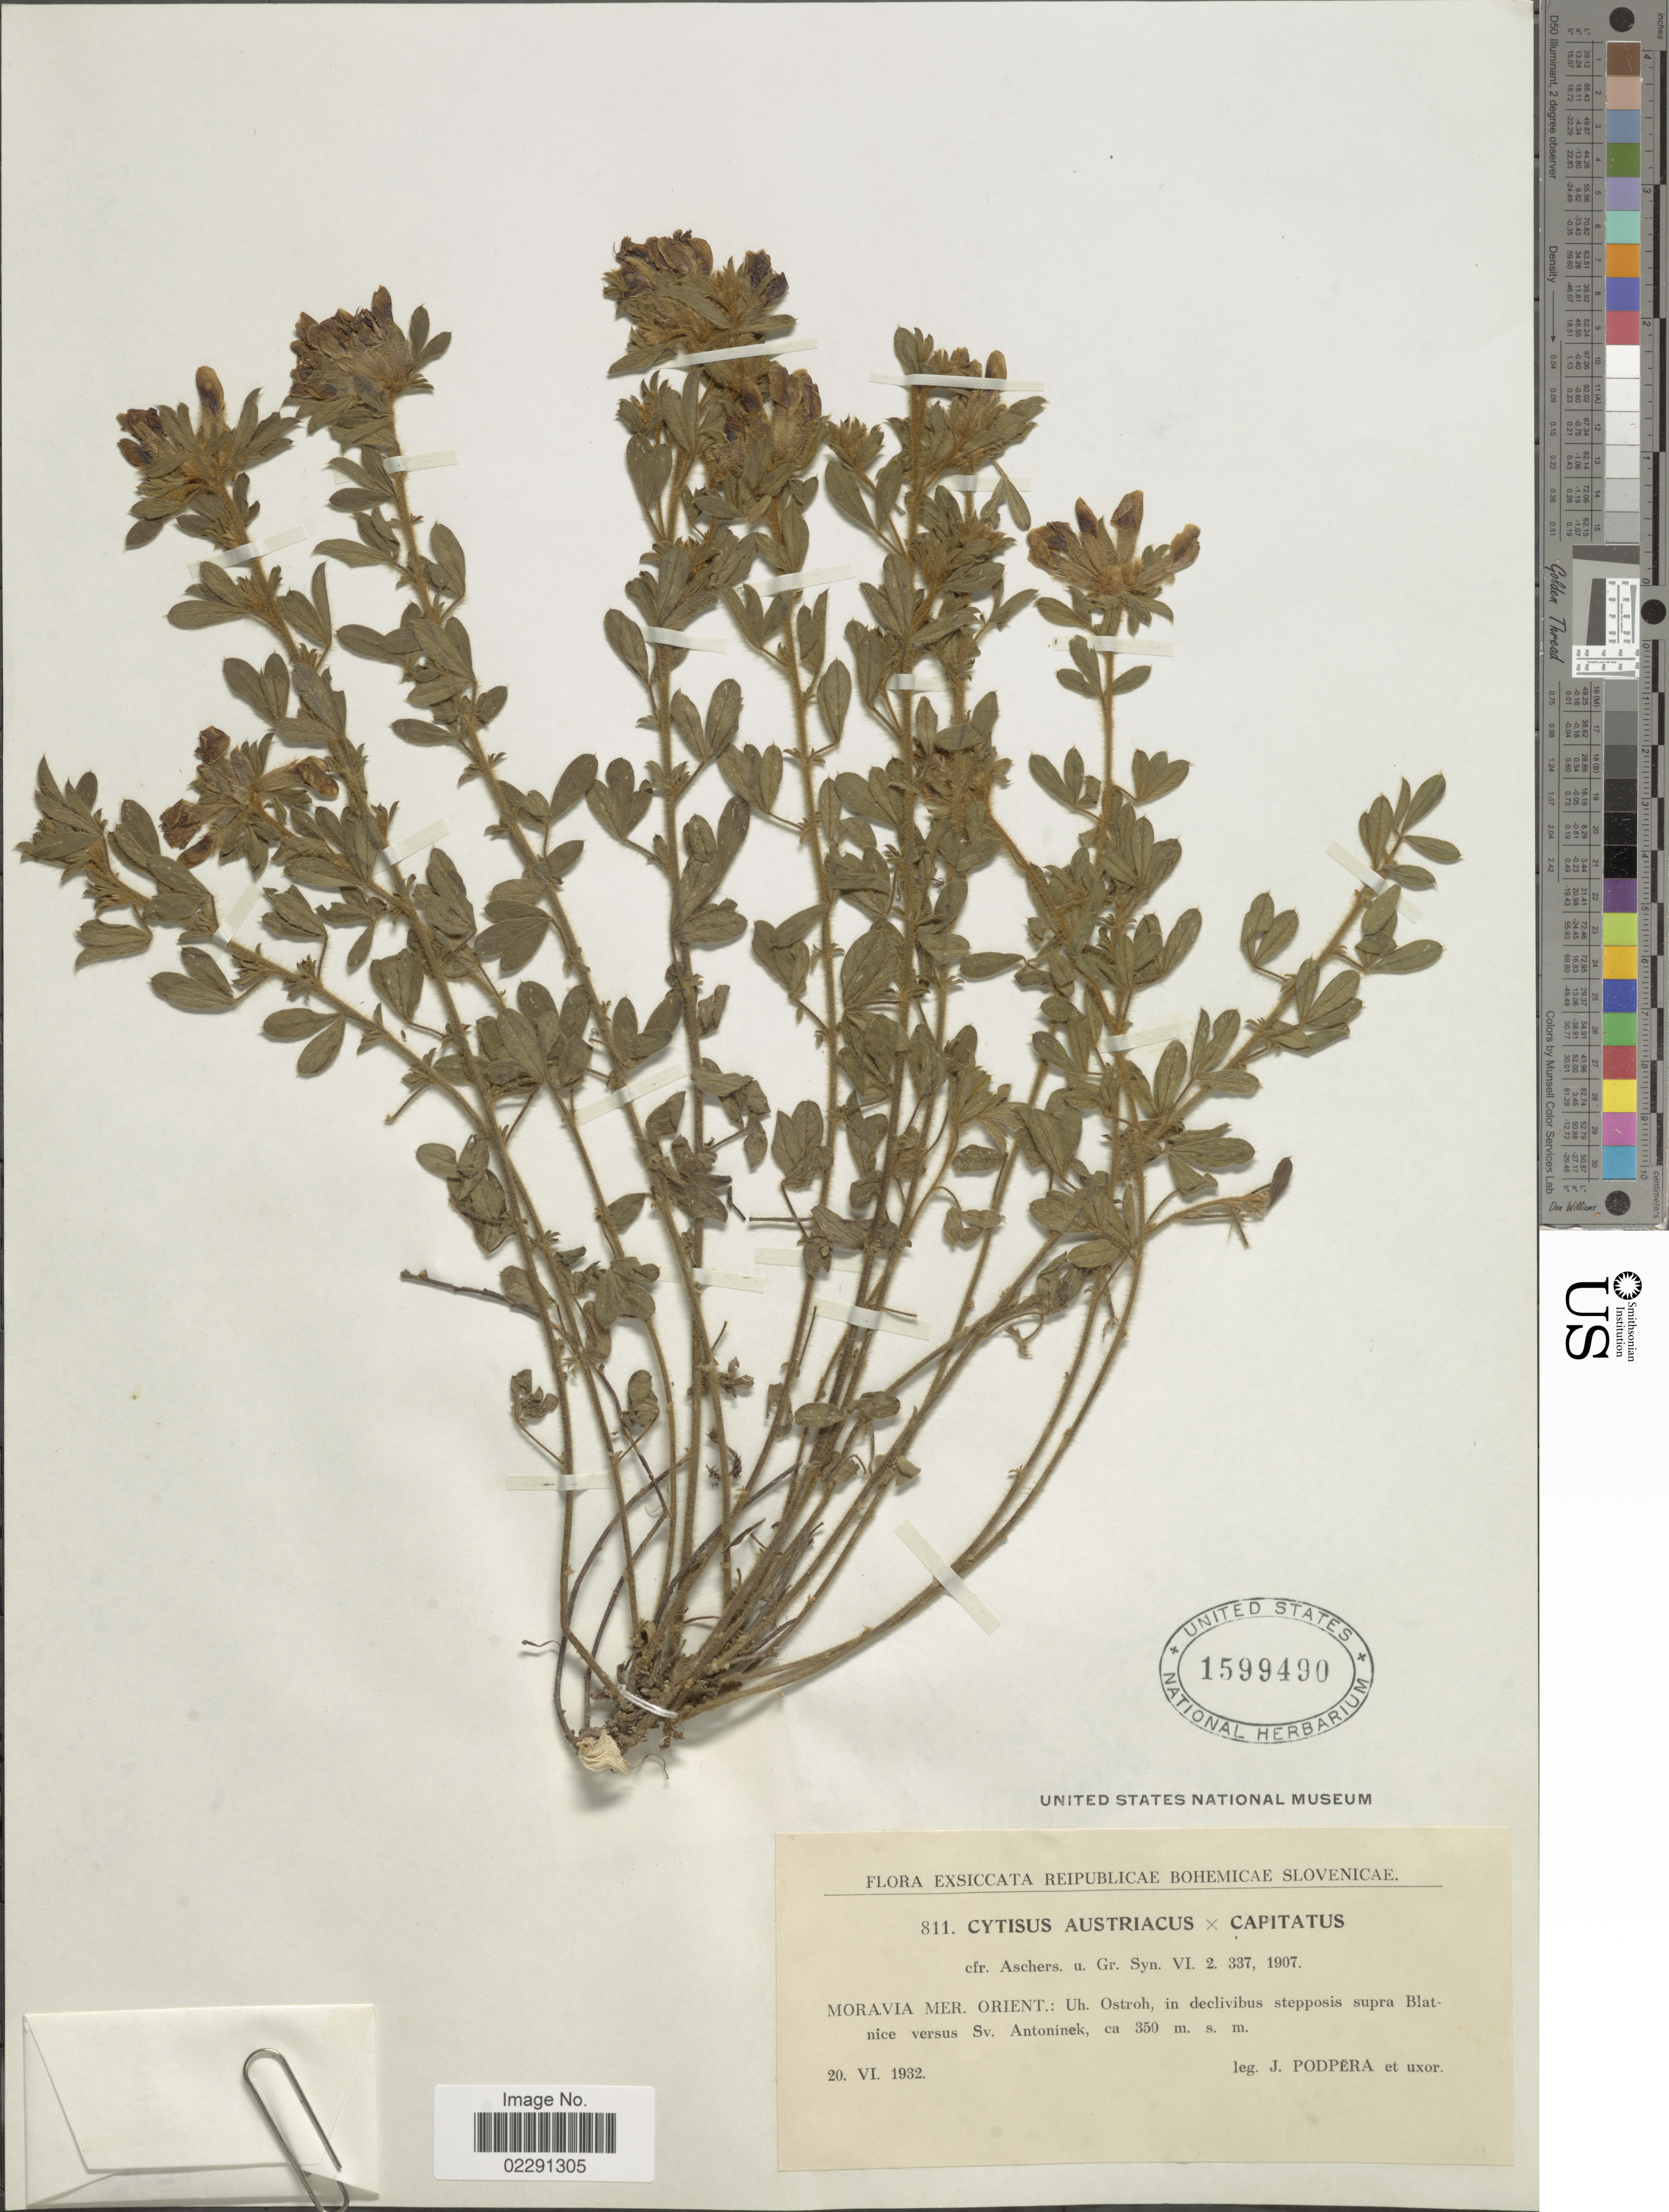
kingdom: Plantae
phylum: Tracheophyta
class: Magnoliopsida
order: Fabales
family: Fabaceae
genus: Cytisus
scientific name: Cytisus austriacus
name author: L.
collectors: J. Podpera & Uxor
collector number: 811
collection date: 1932-06-20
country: Czechia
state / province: Moravian-Silesian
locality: Moravia mer. orient.: Uh. Ostroh, in declivibus stepposis supra Blatnice versus Sv. Antoninek.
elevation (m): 350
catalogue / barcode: US 1599490